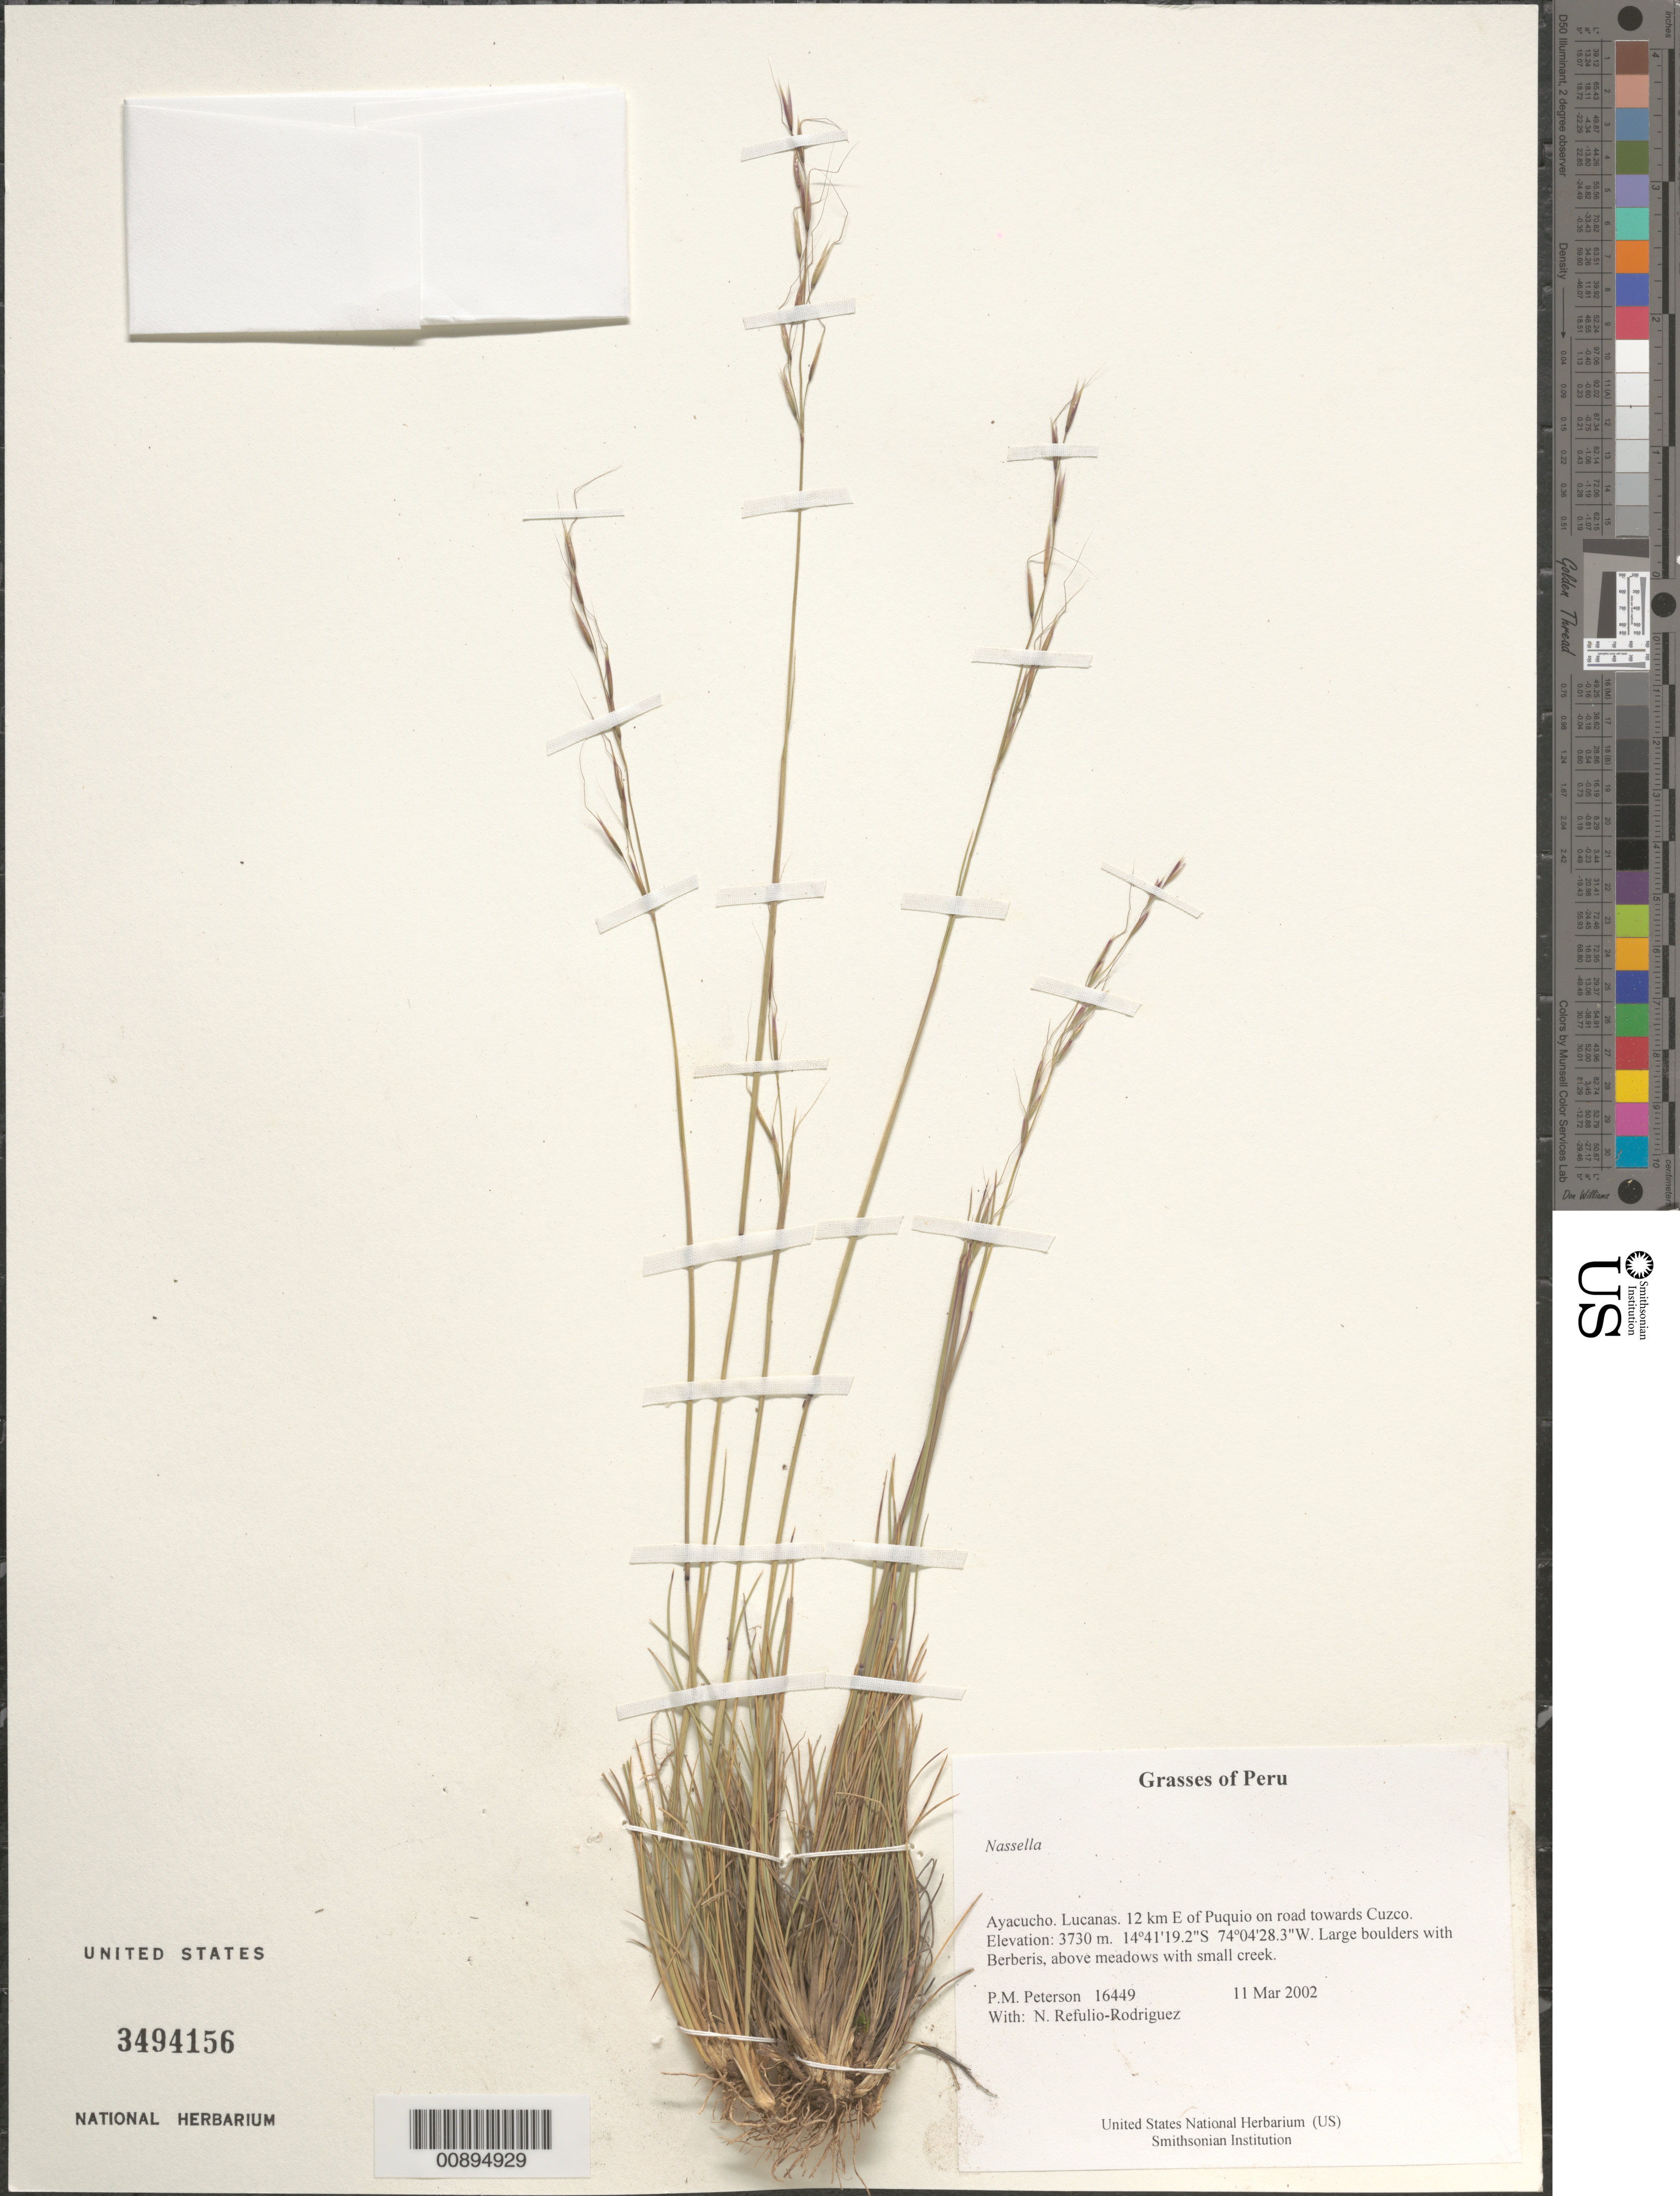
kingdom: Plantae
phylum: Tracheophyta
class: Liliopsida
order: Poales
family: Poaceae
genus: Nassella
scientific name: Nassella sp.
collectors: P. M. Peterson & N. Refulio-Rodríguez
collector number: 16449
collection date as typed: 11 Mar 2002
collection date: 2002-03-11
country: Peru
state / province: Ayacucho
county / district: Lucanas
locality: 12 km E of Puquio on road towards Cuzco.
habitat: Large boulders with ~Berberis~, above meadows with small creek.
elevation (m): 3730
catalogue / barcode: US 3494156